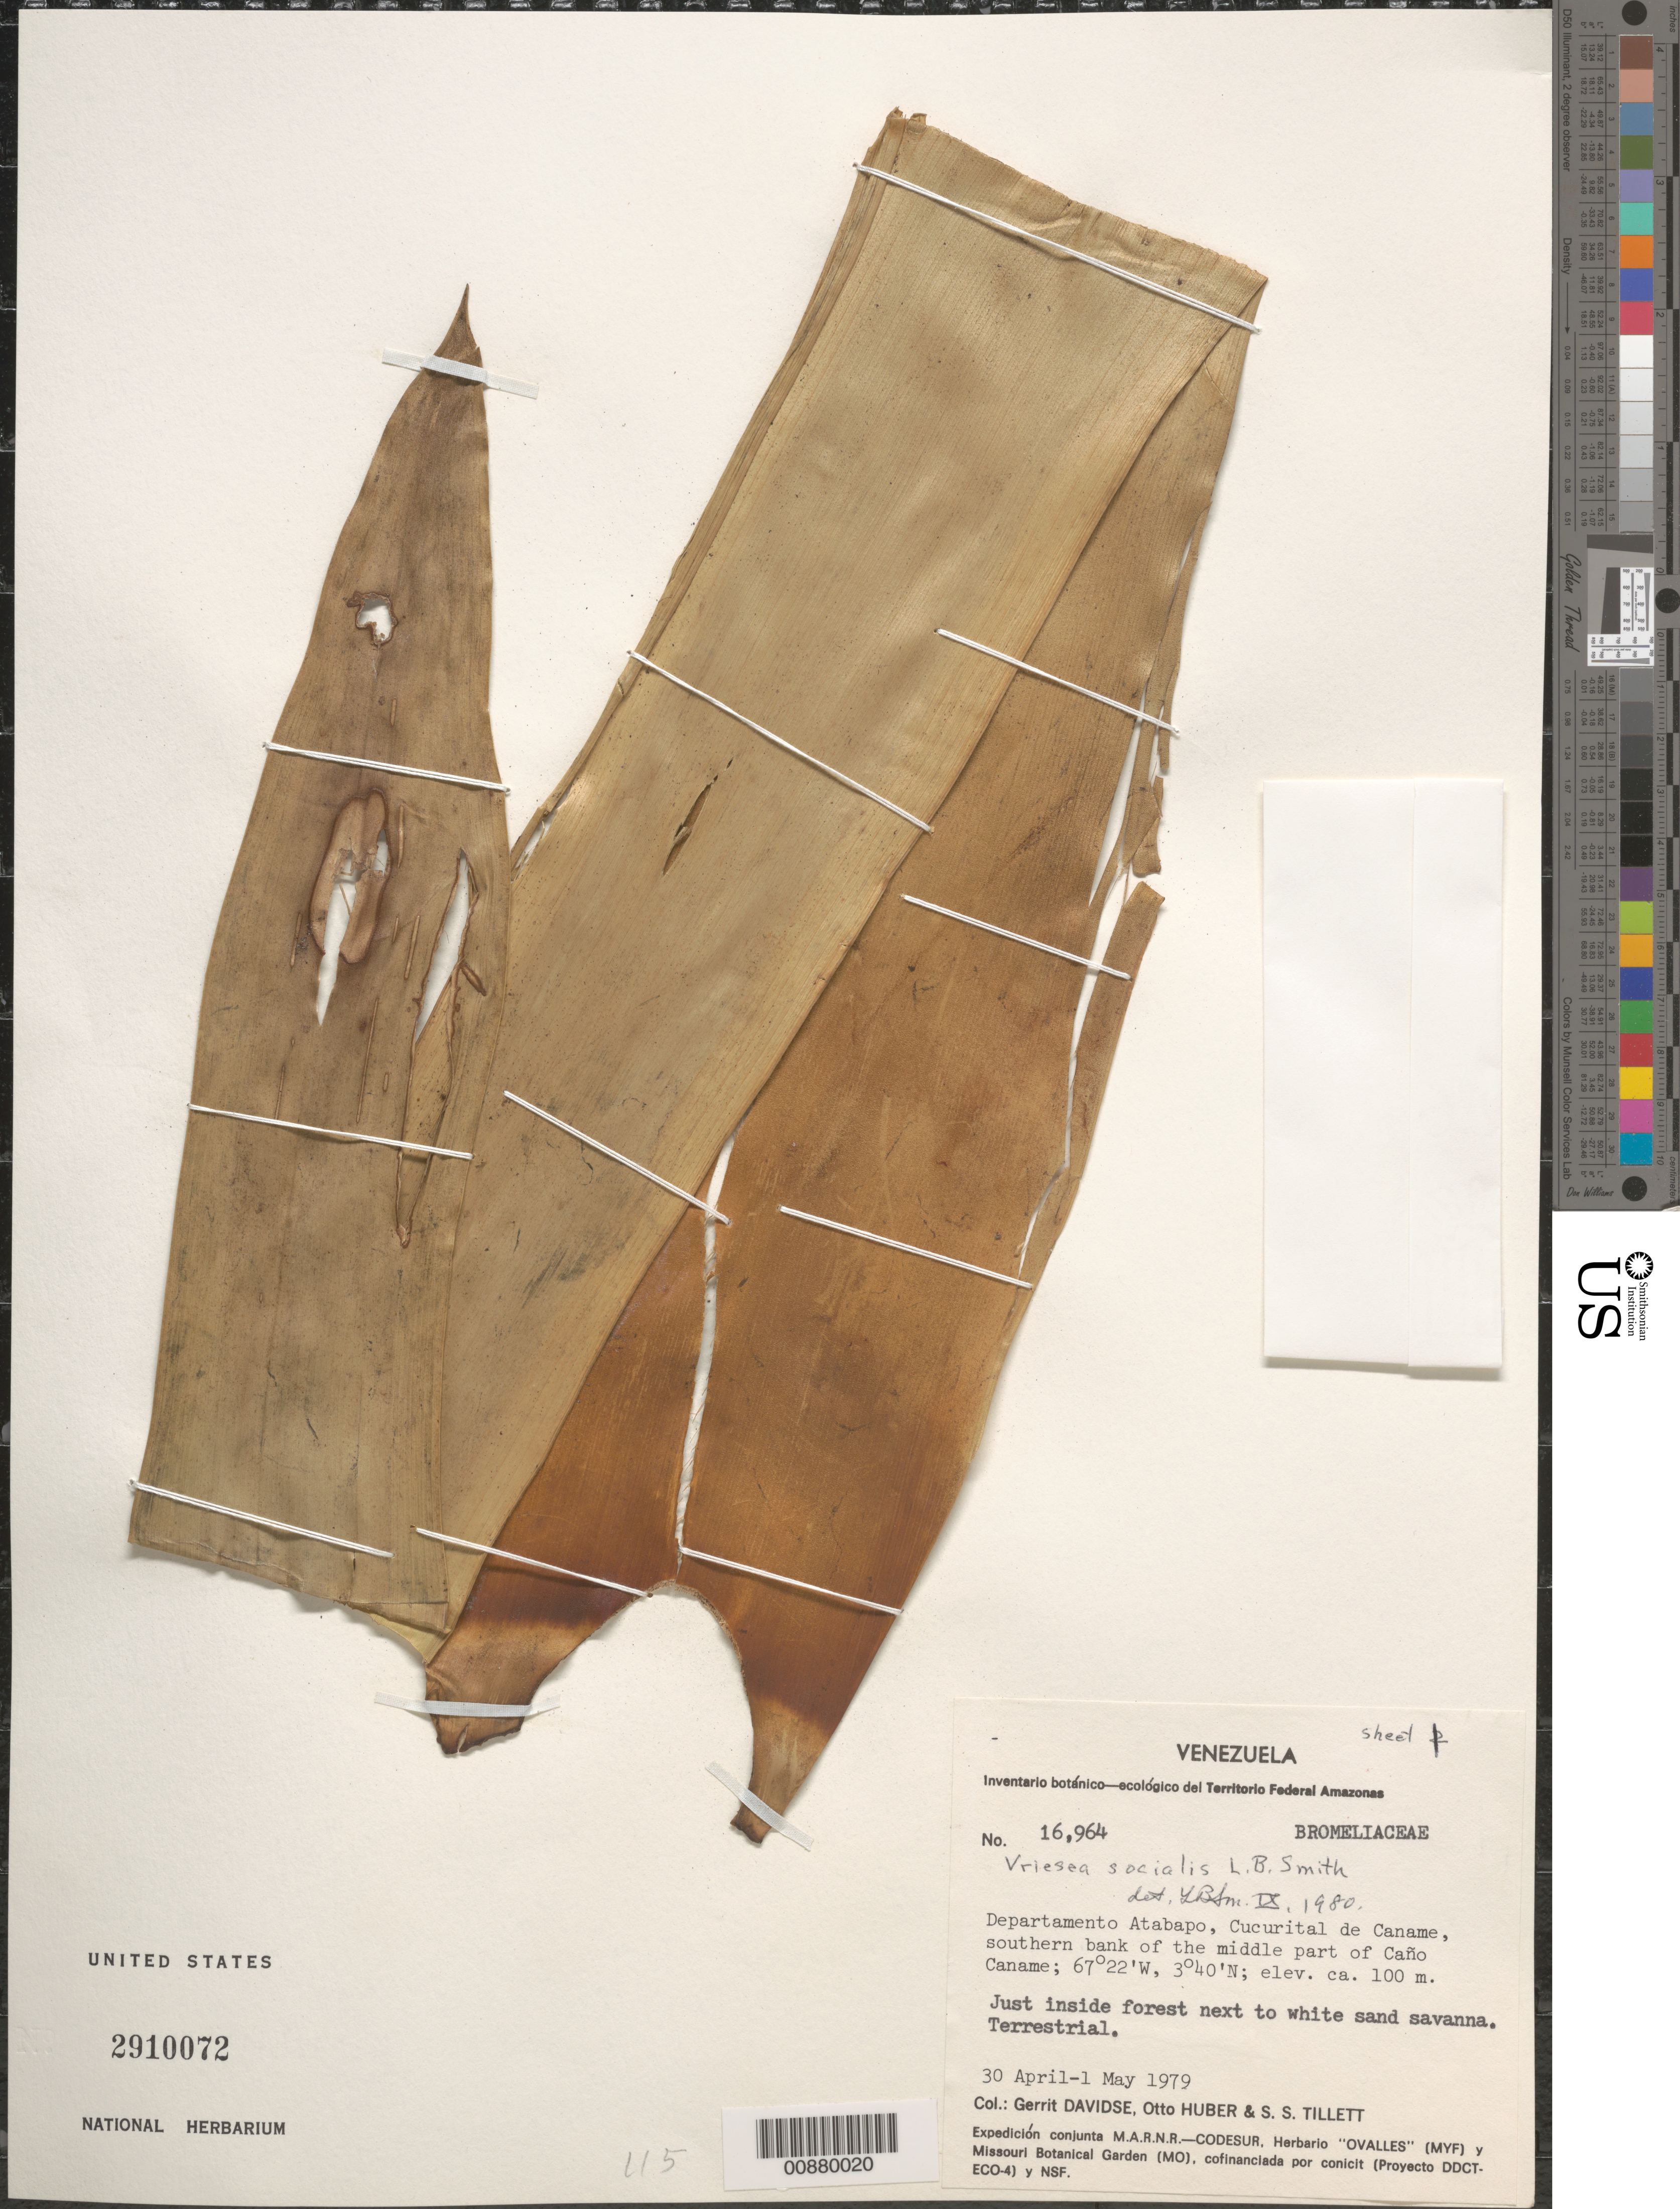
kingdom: Plantae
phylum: Tracheophyta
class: Liliopsida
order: Poales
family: Bromeliaceae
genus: Vriesea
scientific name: Vriesea socialis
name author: L.B. Sm.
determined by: Smith, Lyman B., (US), NMNH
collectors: G. Davidse, O. Huber & S. S. Tillett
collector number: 16964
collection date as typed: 30-Apr-79 to 1-May-79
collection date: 1979-04-30/1979-05-01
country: Venezuela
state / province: Amazonas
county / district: Atabapo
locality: Cucurital de Caname, southern bank of the middle part of Caño Caname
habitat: Just inside forest next to white sand savanna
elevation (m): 100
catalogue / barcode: US 2910072